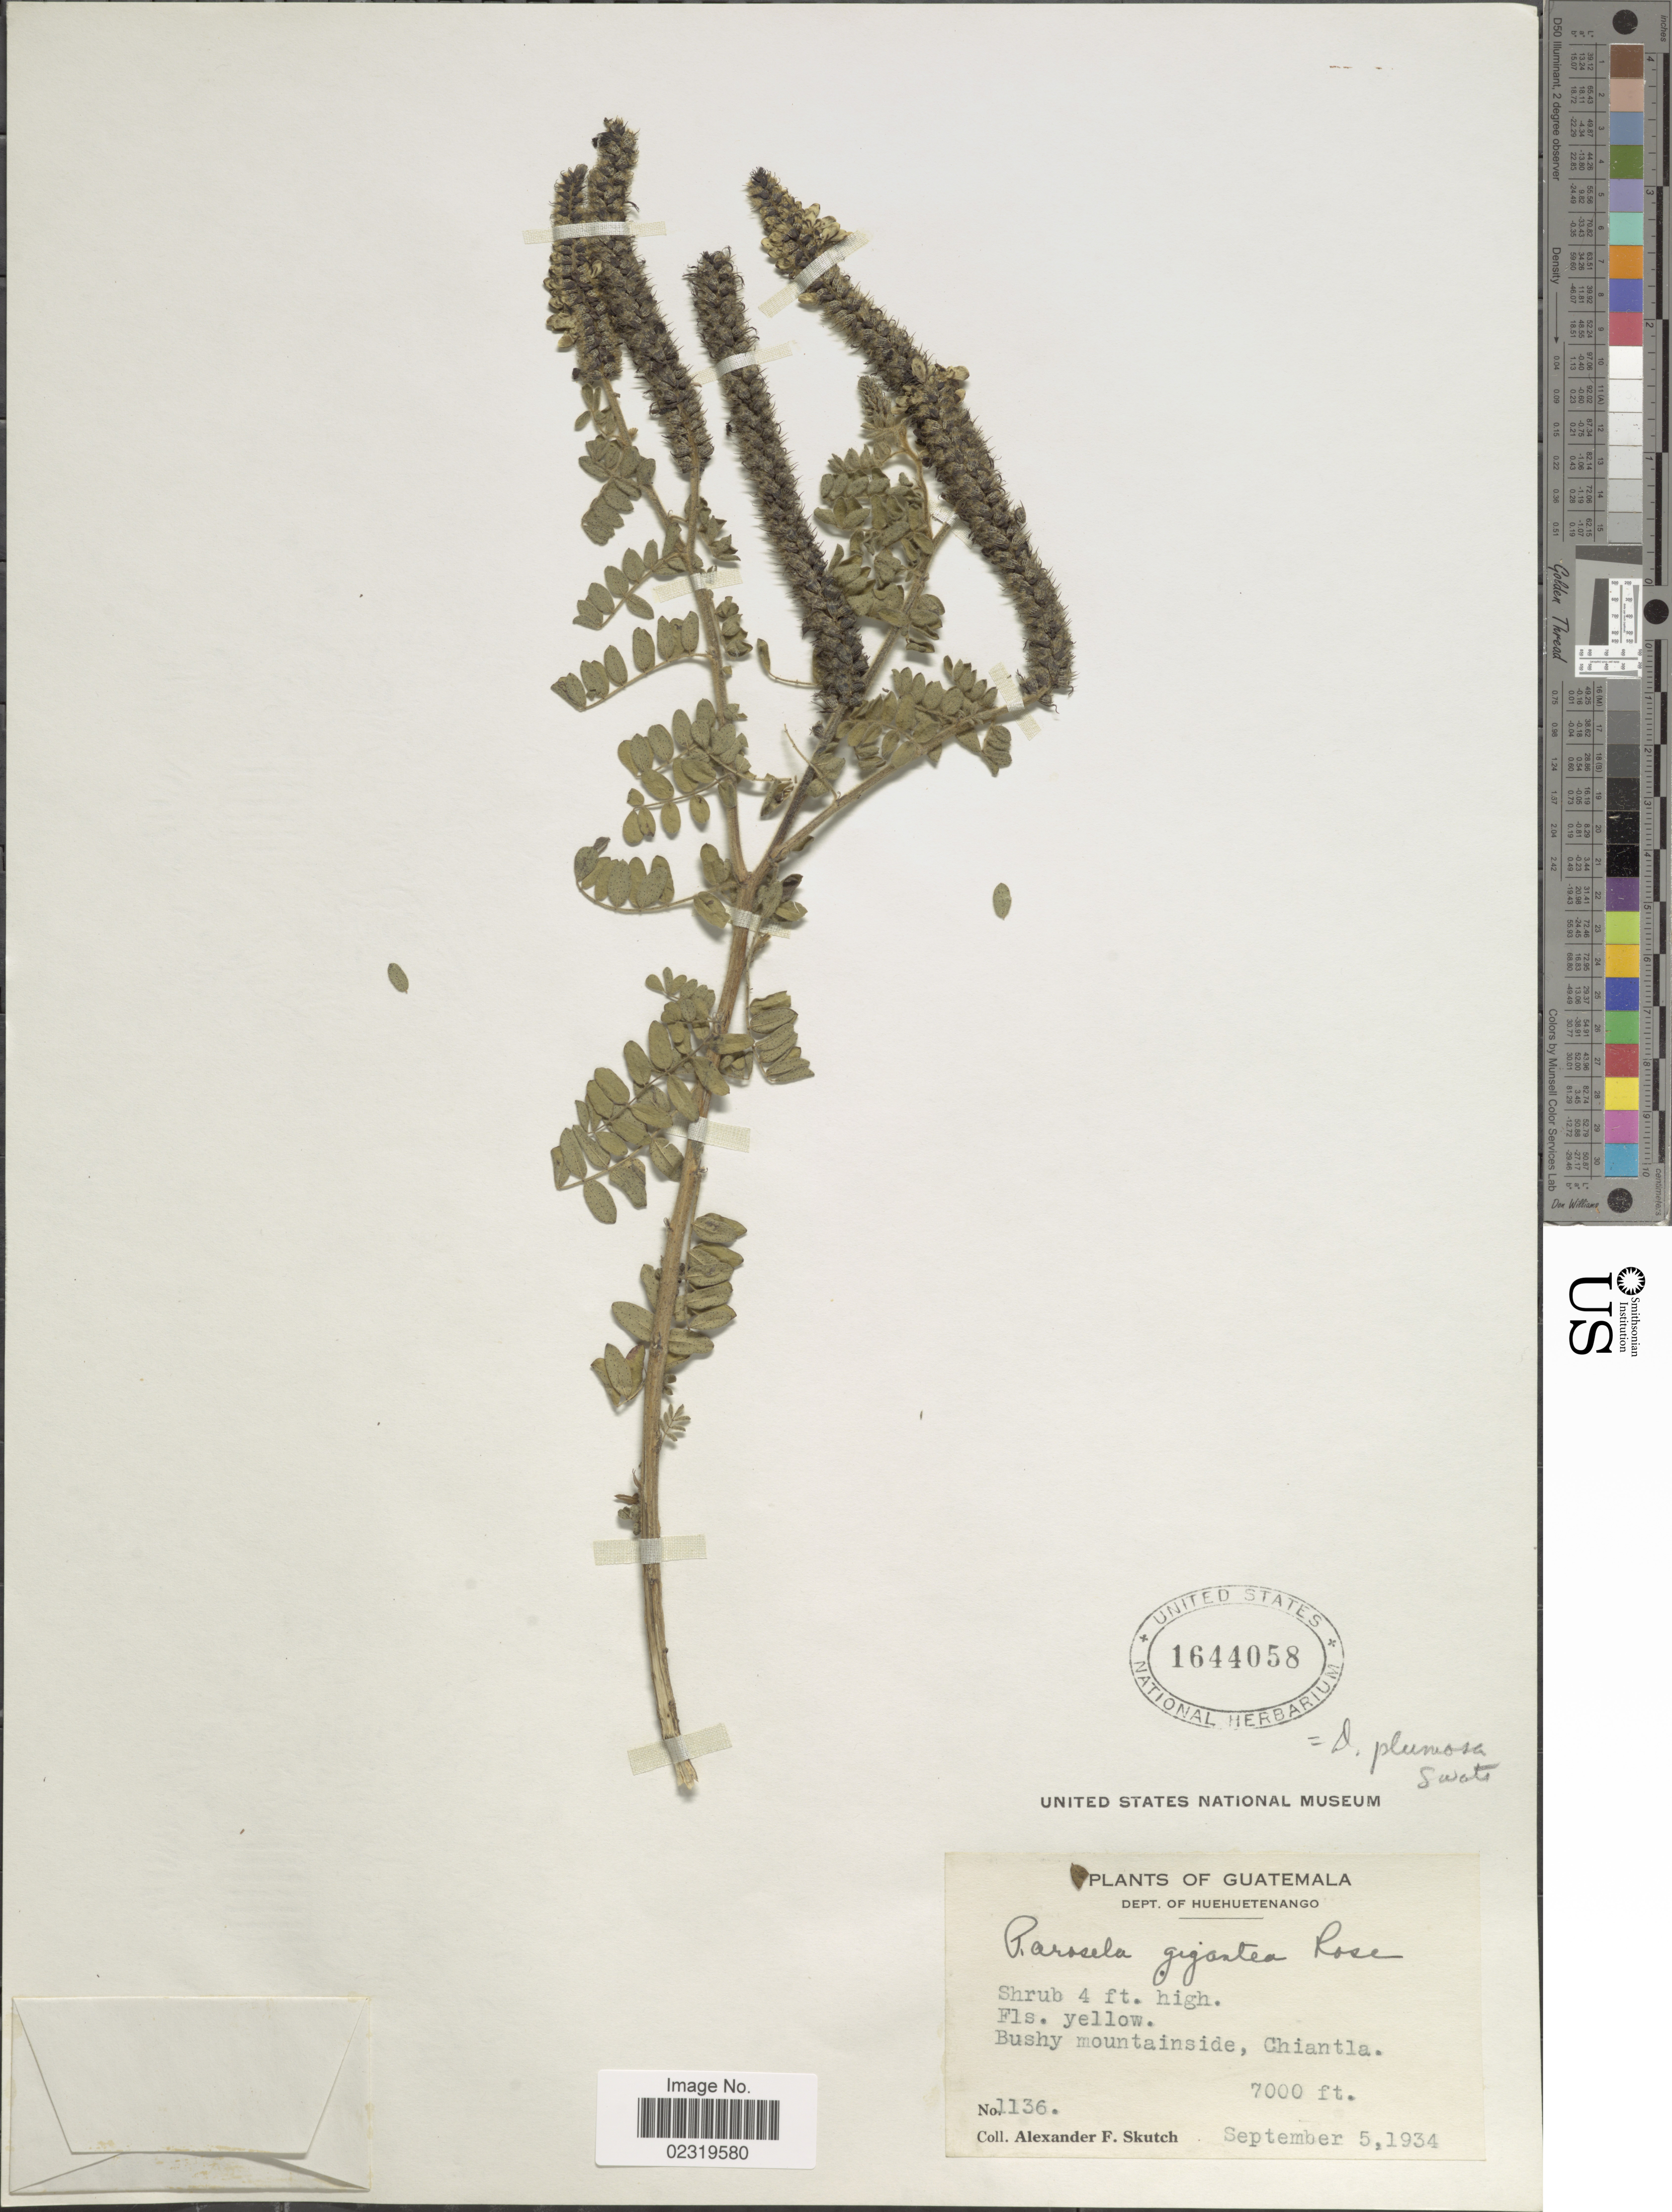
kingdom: Plantae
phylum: Tracheophyta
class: Magnoliopsida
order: Fabales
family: Fabaceae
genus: Dalea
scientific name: Dalea lutea var. gigantea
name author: (Rose) Barneby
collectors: A. F. Skutch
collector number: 1136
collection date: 1934-09-05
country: Guatemala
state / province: Huehuetenango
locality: Dept. Huehuetenango, Bushy mountainside, Chiantla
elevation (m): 2134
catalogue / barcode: US 1644058